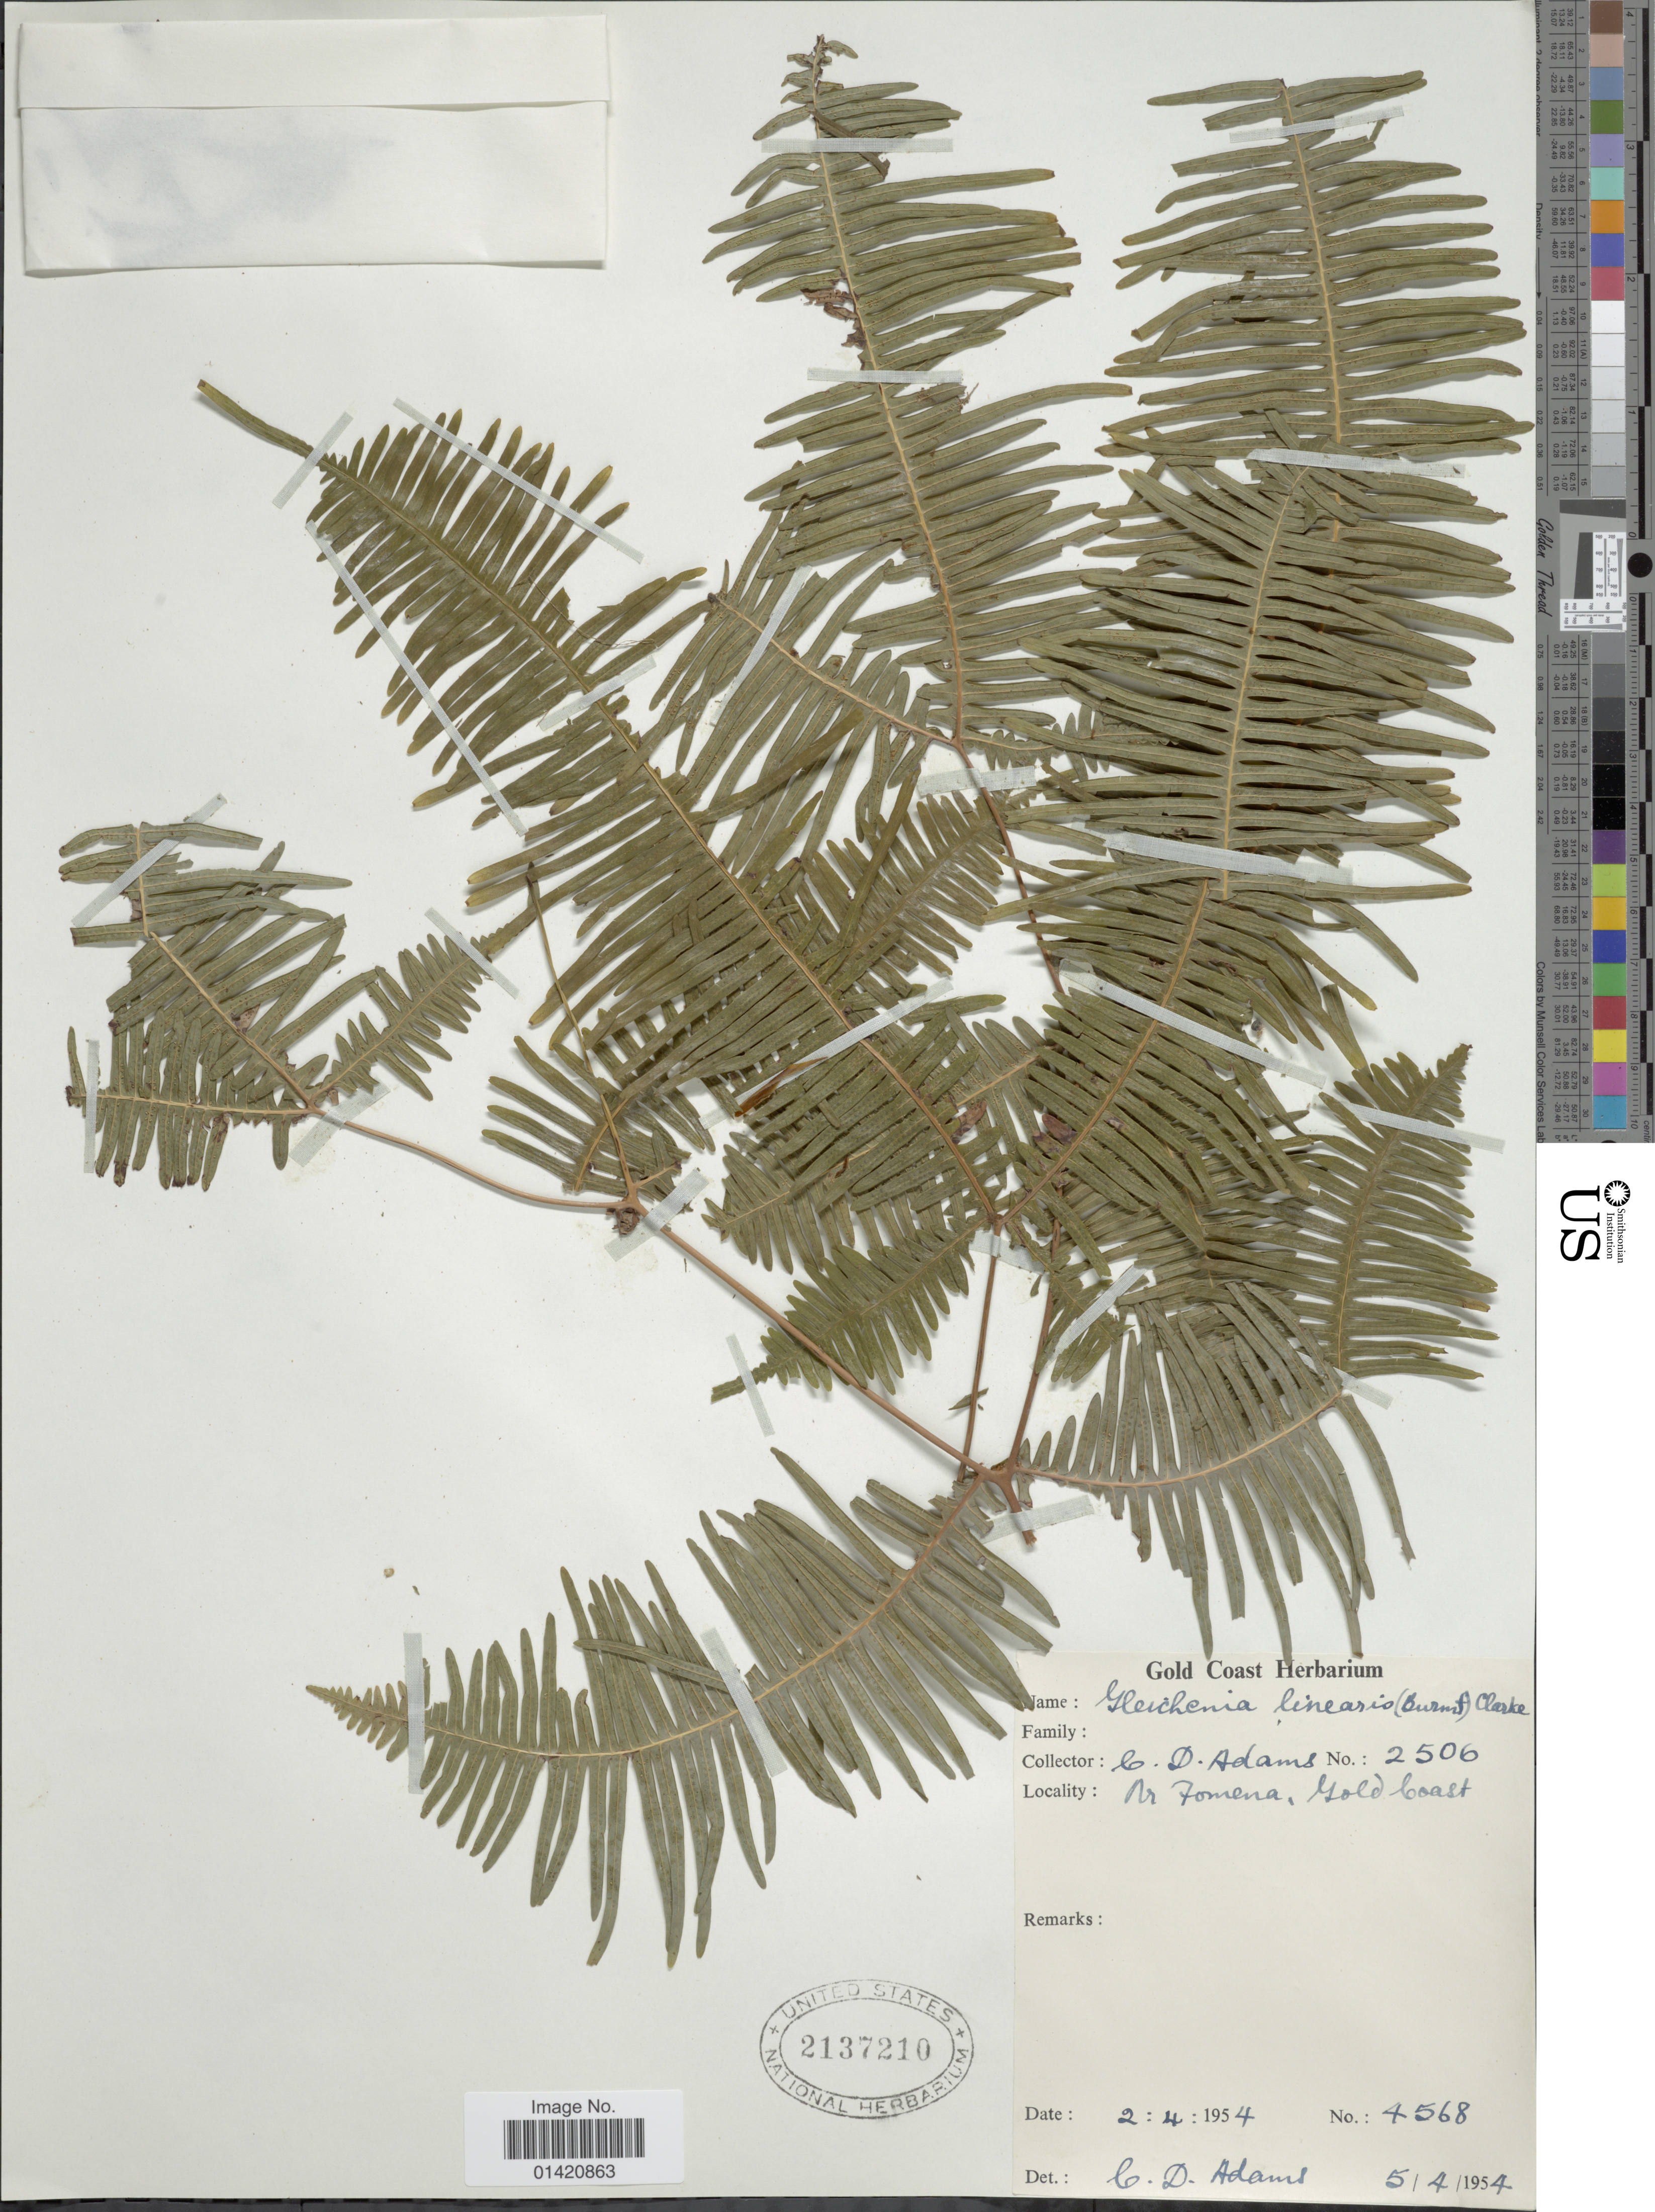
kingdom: Plantae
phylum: Tracheophyta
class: Polypodiopsida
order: Gleicheniales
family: Gleicheniaceae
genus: Dicranopteris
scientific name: Dicranopteris linearis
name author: (Burm. f.) Underw.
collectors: C. D. Adams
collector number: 2506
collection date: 1954-04-02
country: Ghana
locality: Nr Fomena, Gold Coast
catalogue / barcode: US 2137210